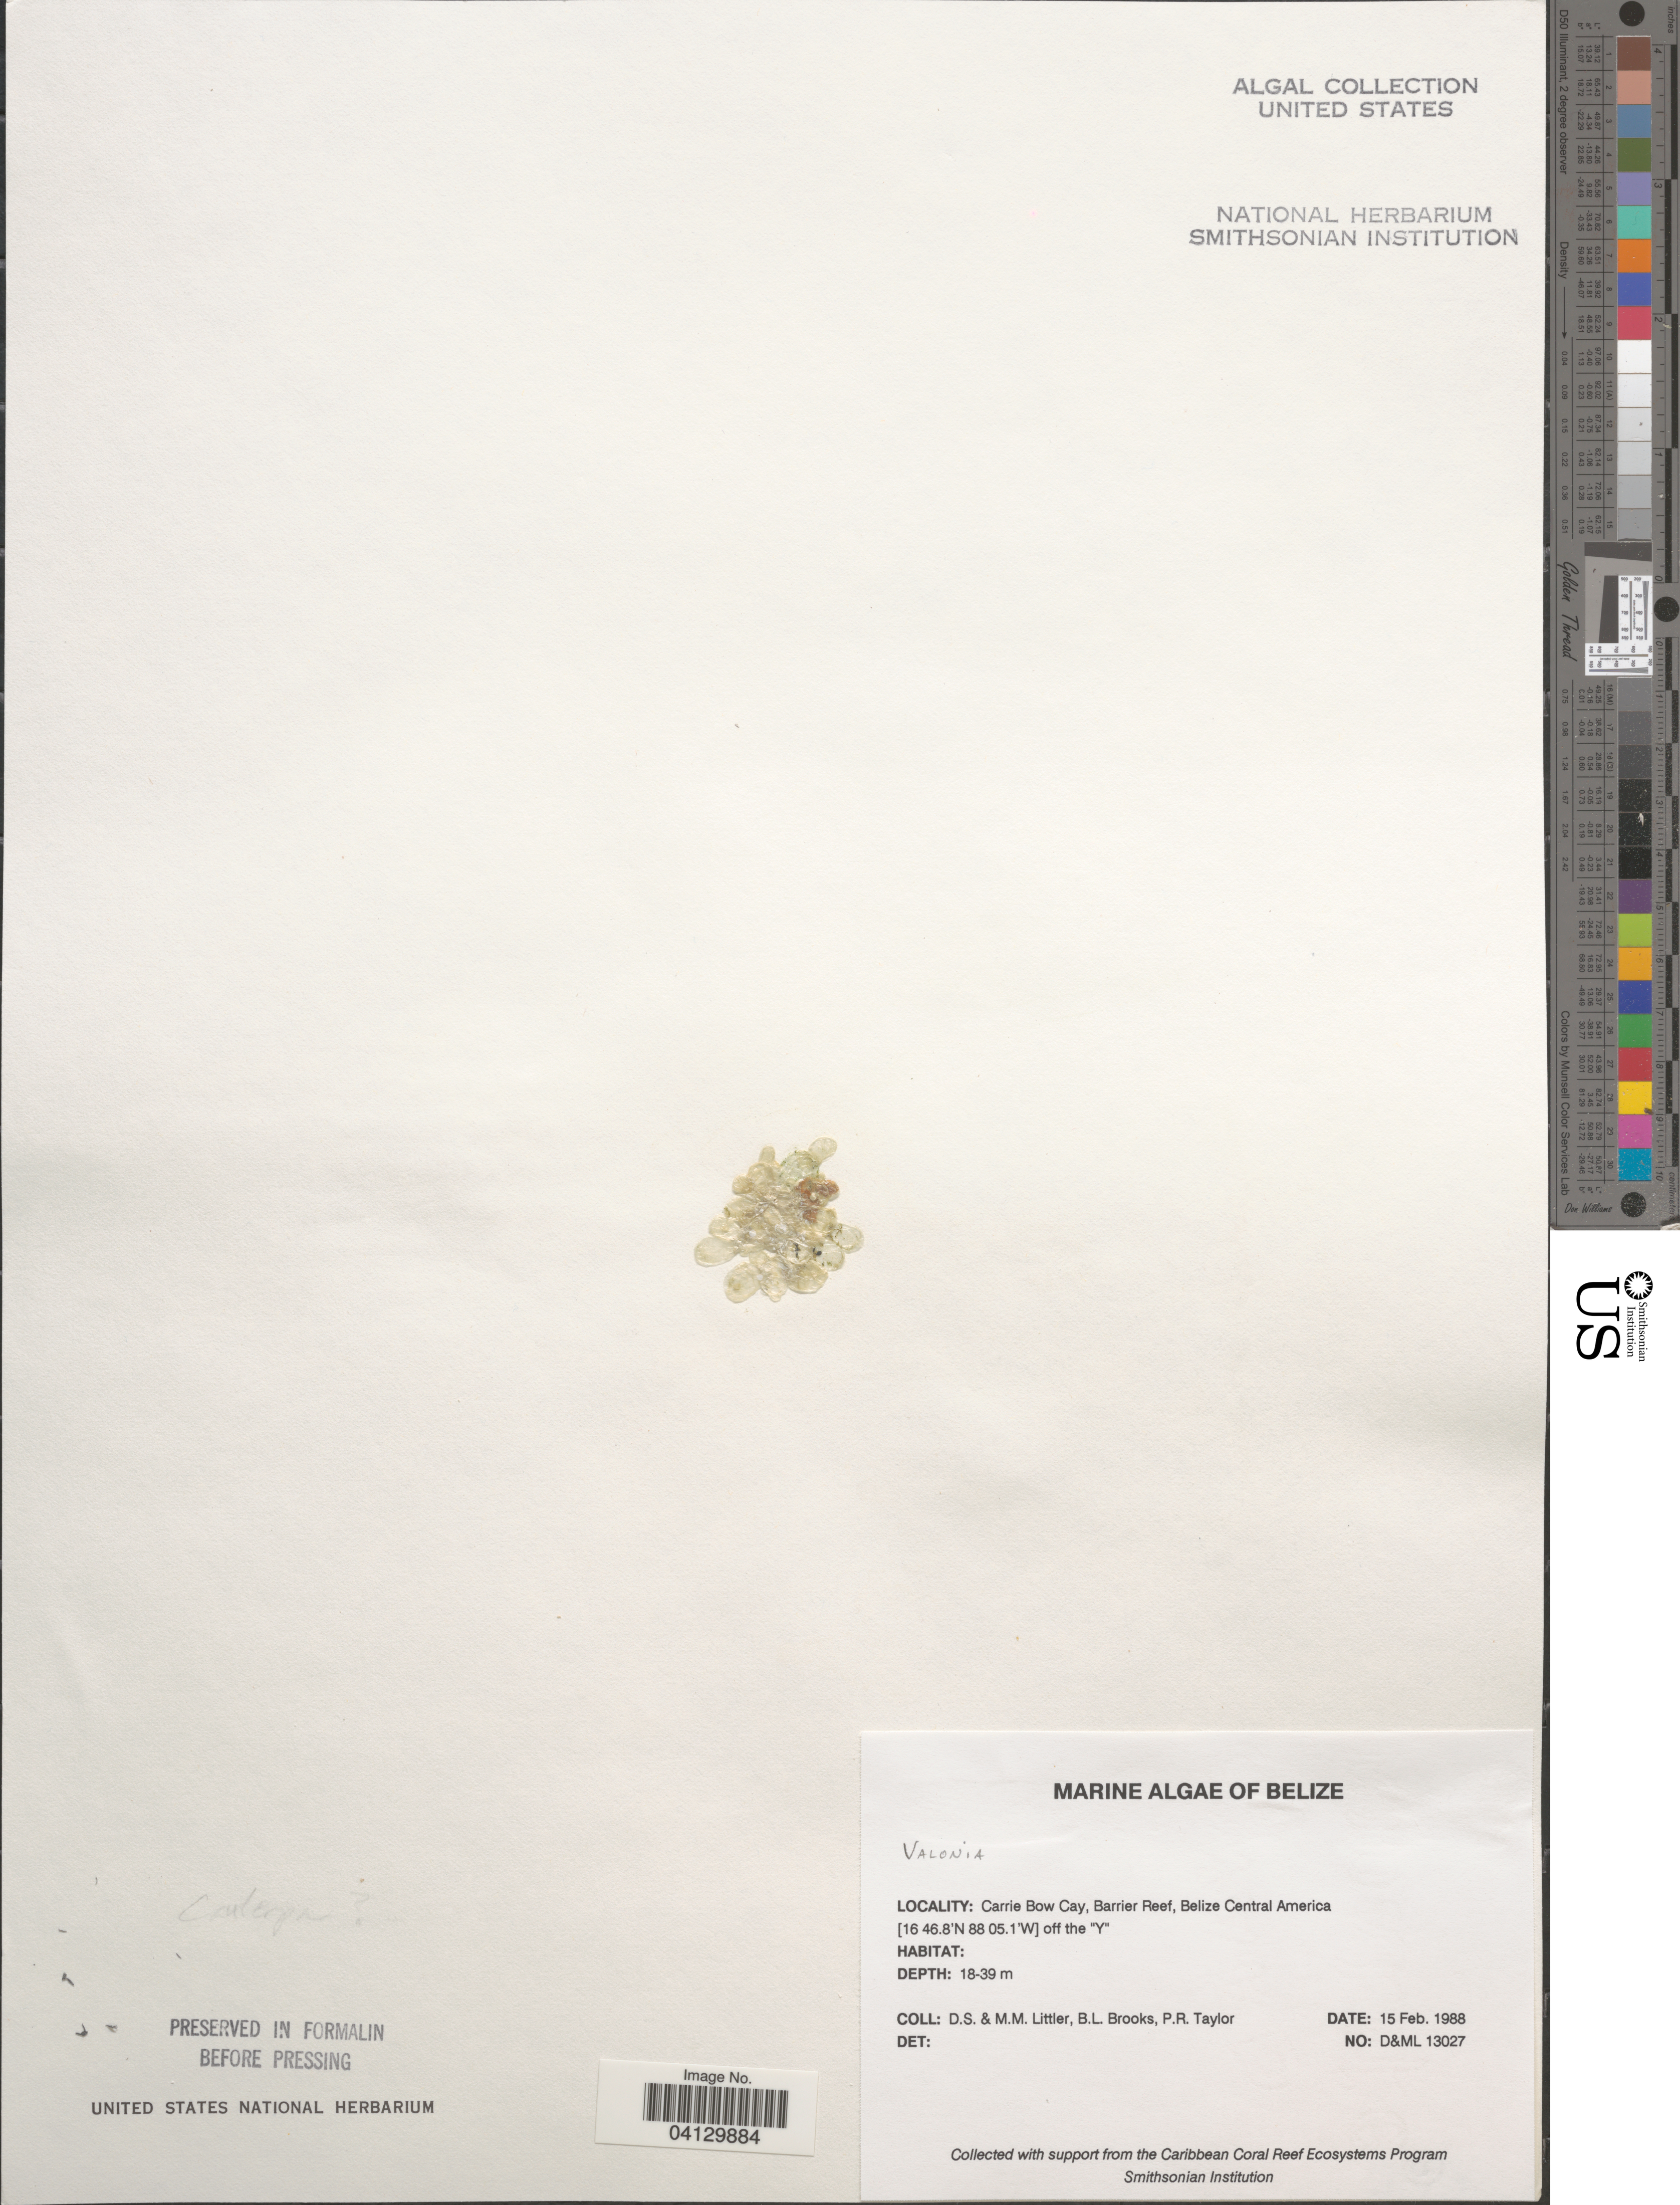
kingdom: Plantae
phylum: Chlorophyta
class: Ulvophyceae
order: Siphonocladales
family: Valoniaceae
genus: Valonia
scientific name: Valonia sp.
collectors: D. S. Littler, B. Brooks & P. R. Taylor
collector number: D&ML13027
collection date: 1988-02-15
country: Belize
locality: Carrie Bow Cay, Barrier Reef. Off the "Y".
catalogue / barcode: US 328882